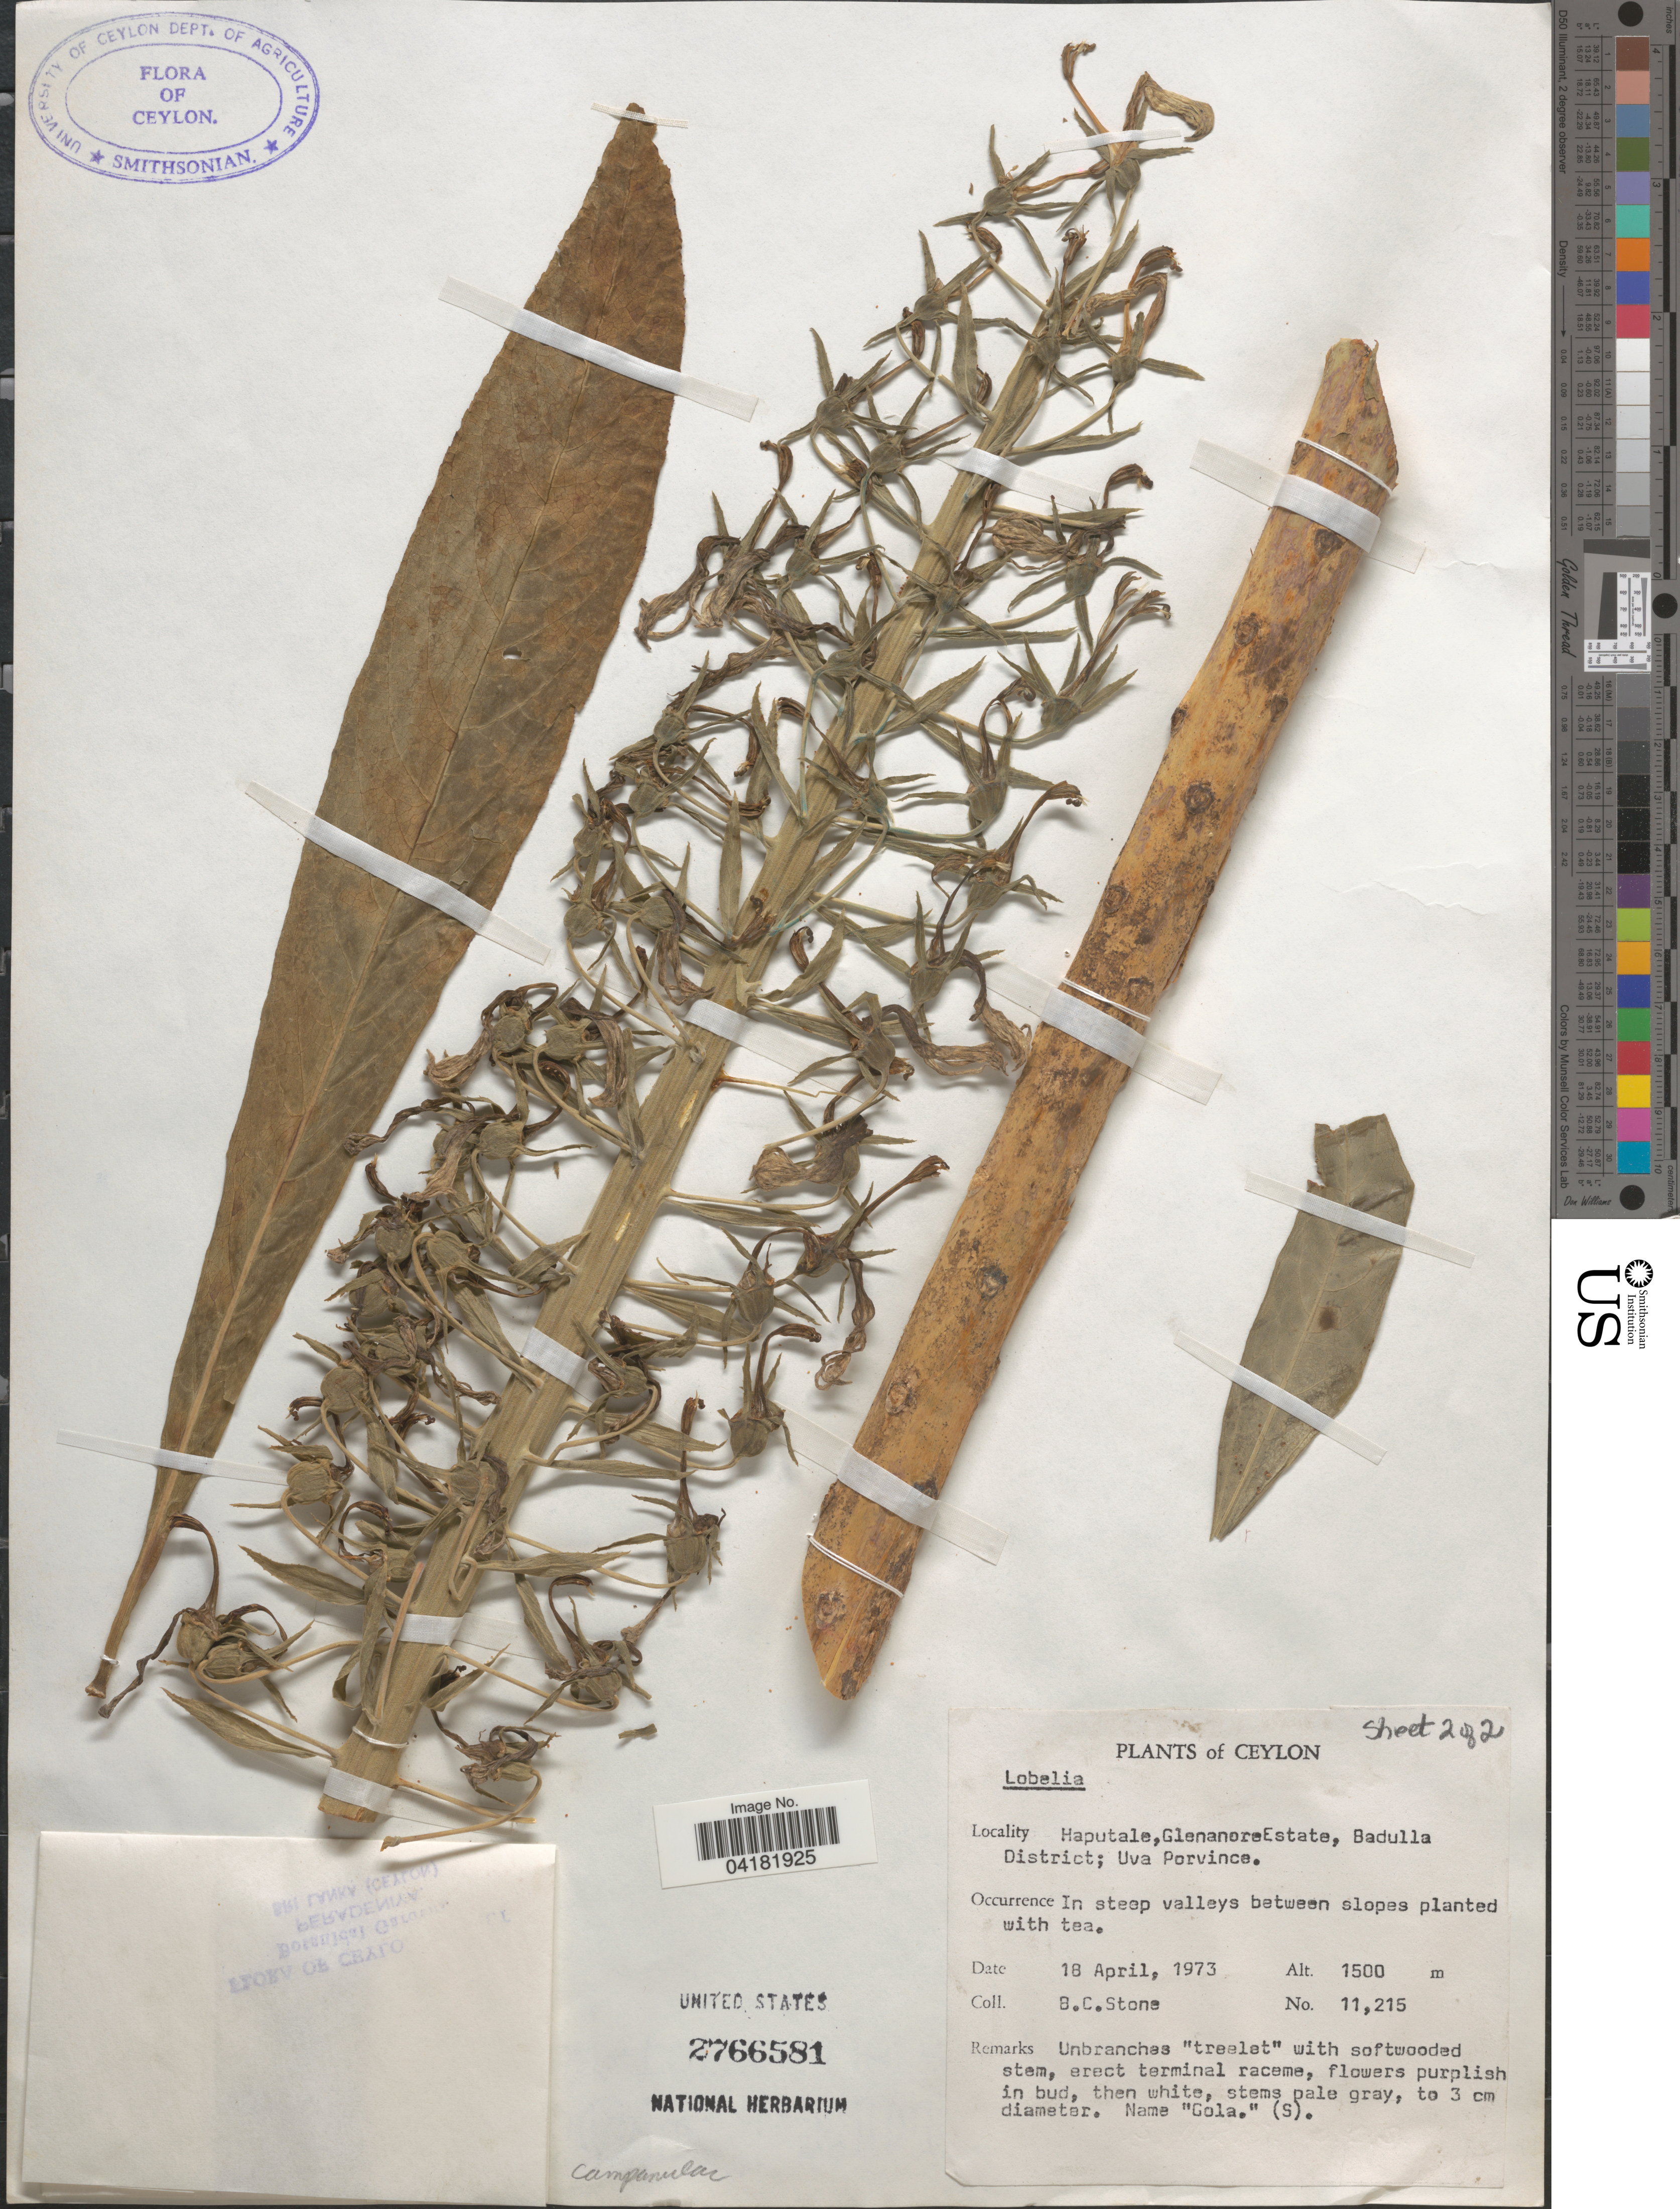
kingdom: Plantae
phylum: Tracheophyta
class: Magnoliopsida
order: Asterales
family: Campanulaceae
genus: Lobelia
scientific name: Lobelia sp.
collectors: B. C. Stone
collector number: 11215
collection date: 1973-04-18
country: Sri Lanka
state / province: Uva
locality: Ceylon. Haputale,GlenanoreEstate, Badulla District.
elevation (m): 1500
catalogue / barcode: US 2766581